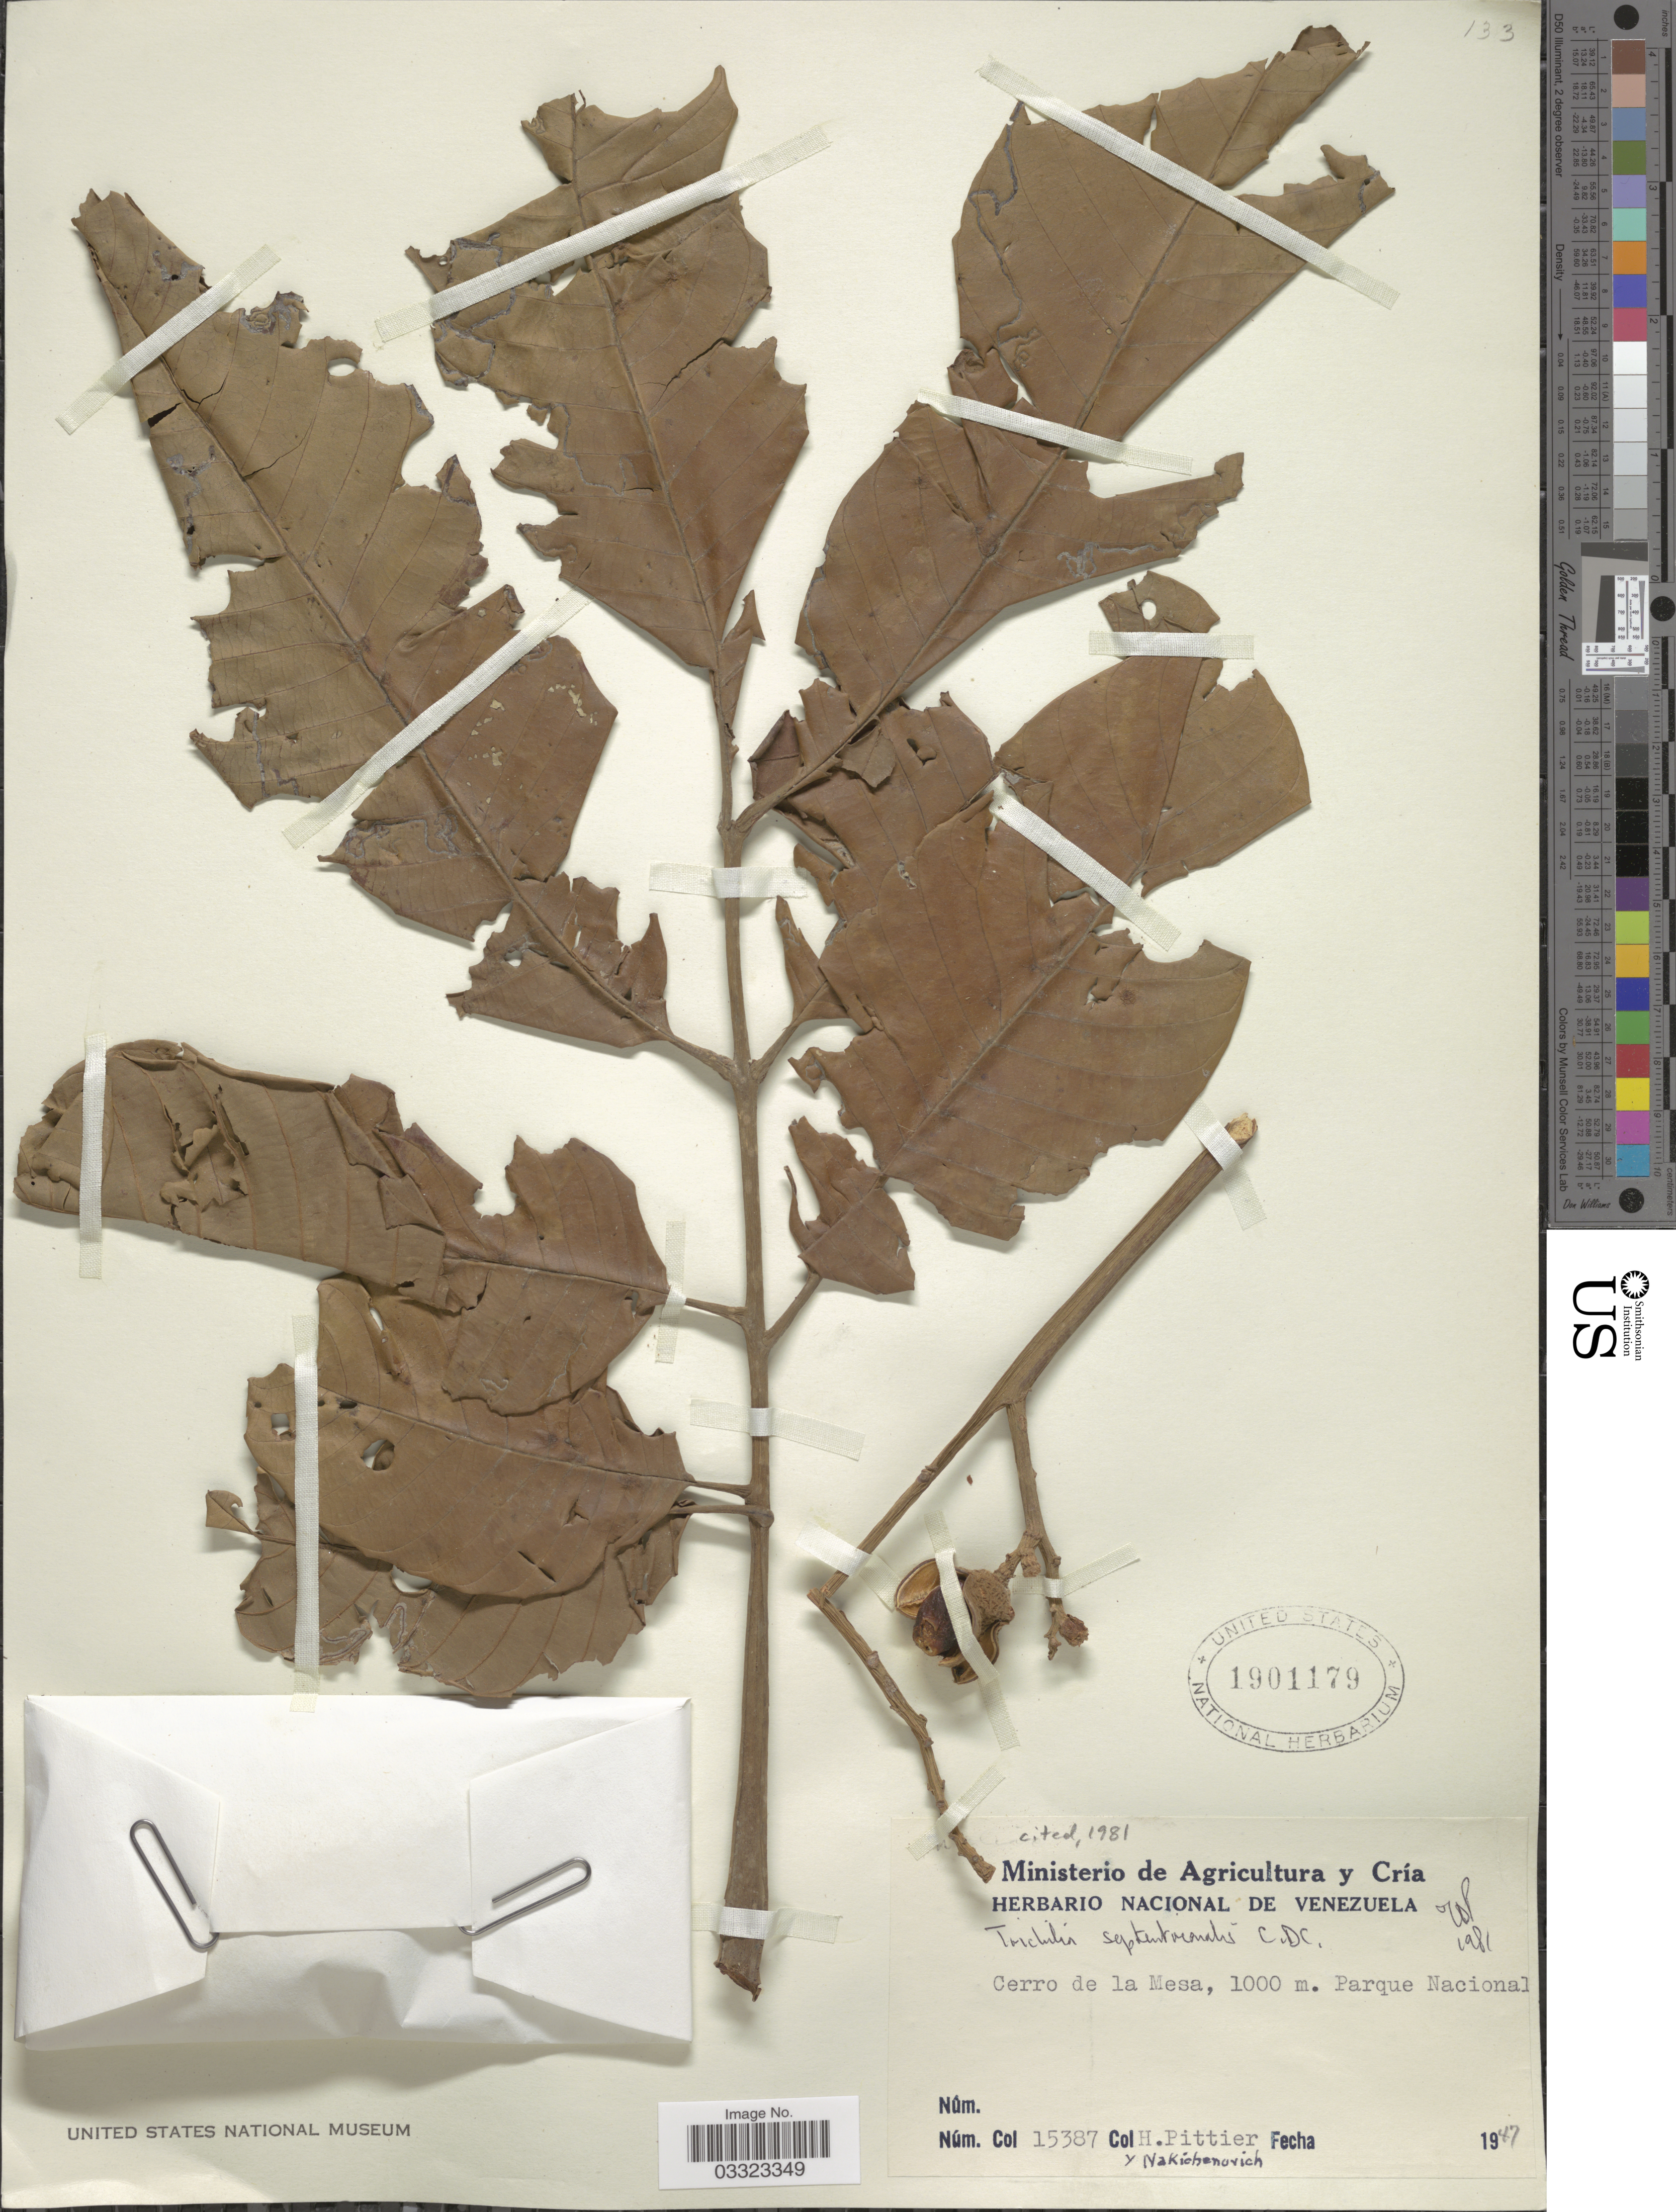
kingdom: Plantae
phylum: Tracheophyta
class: Magnoliopsida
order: Sapindales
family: Meliaceae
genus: Trichilia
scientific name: Trichilia septentrionalis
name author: C. DC.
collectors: H. F. Pittier & Nakichenovich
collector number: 15387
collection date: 1947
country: Venezuela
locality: Cerro de la Mesa. Parque Nacional.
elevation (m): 1000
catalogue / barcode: US 1901179